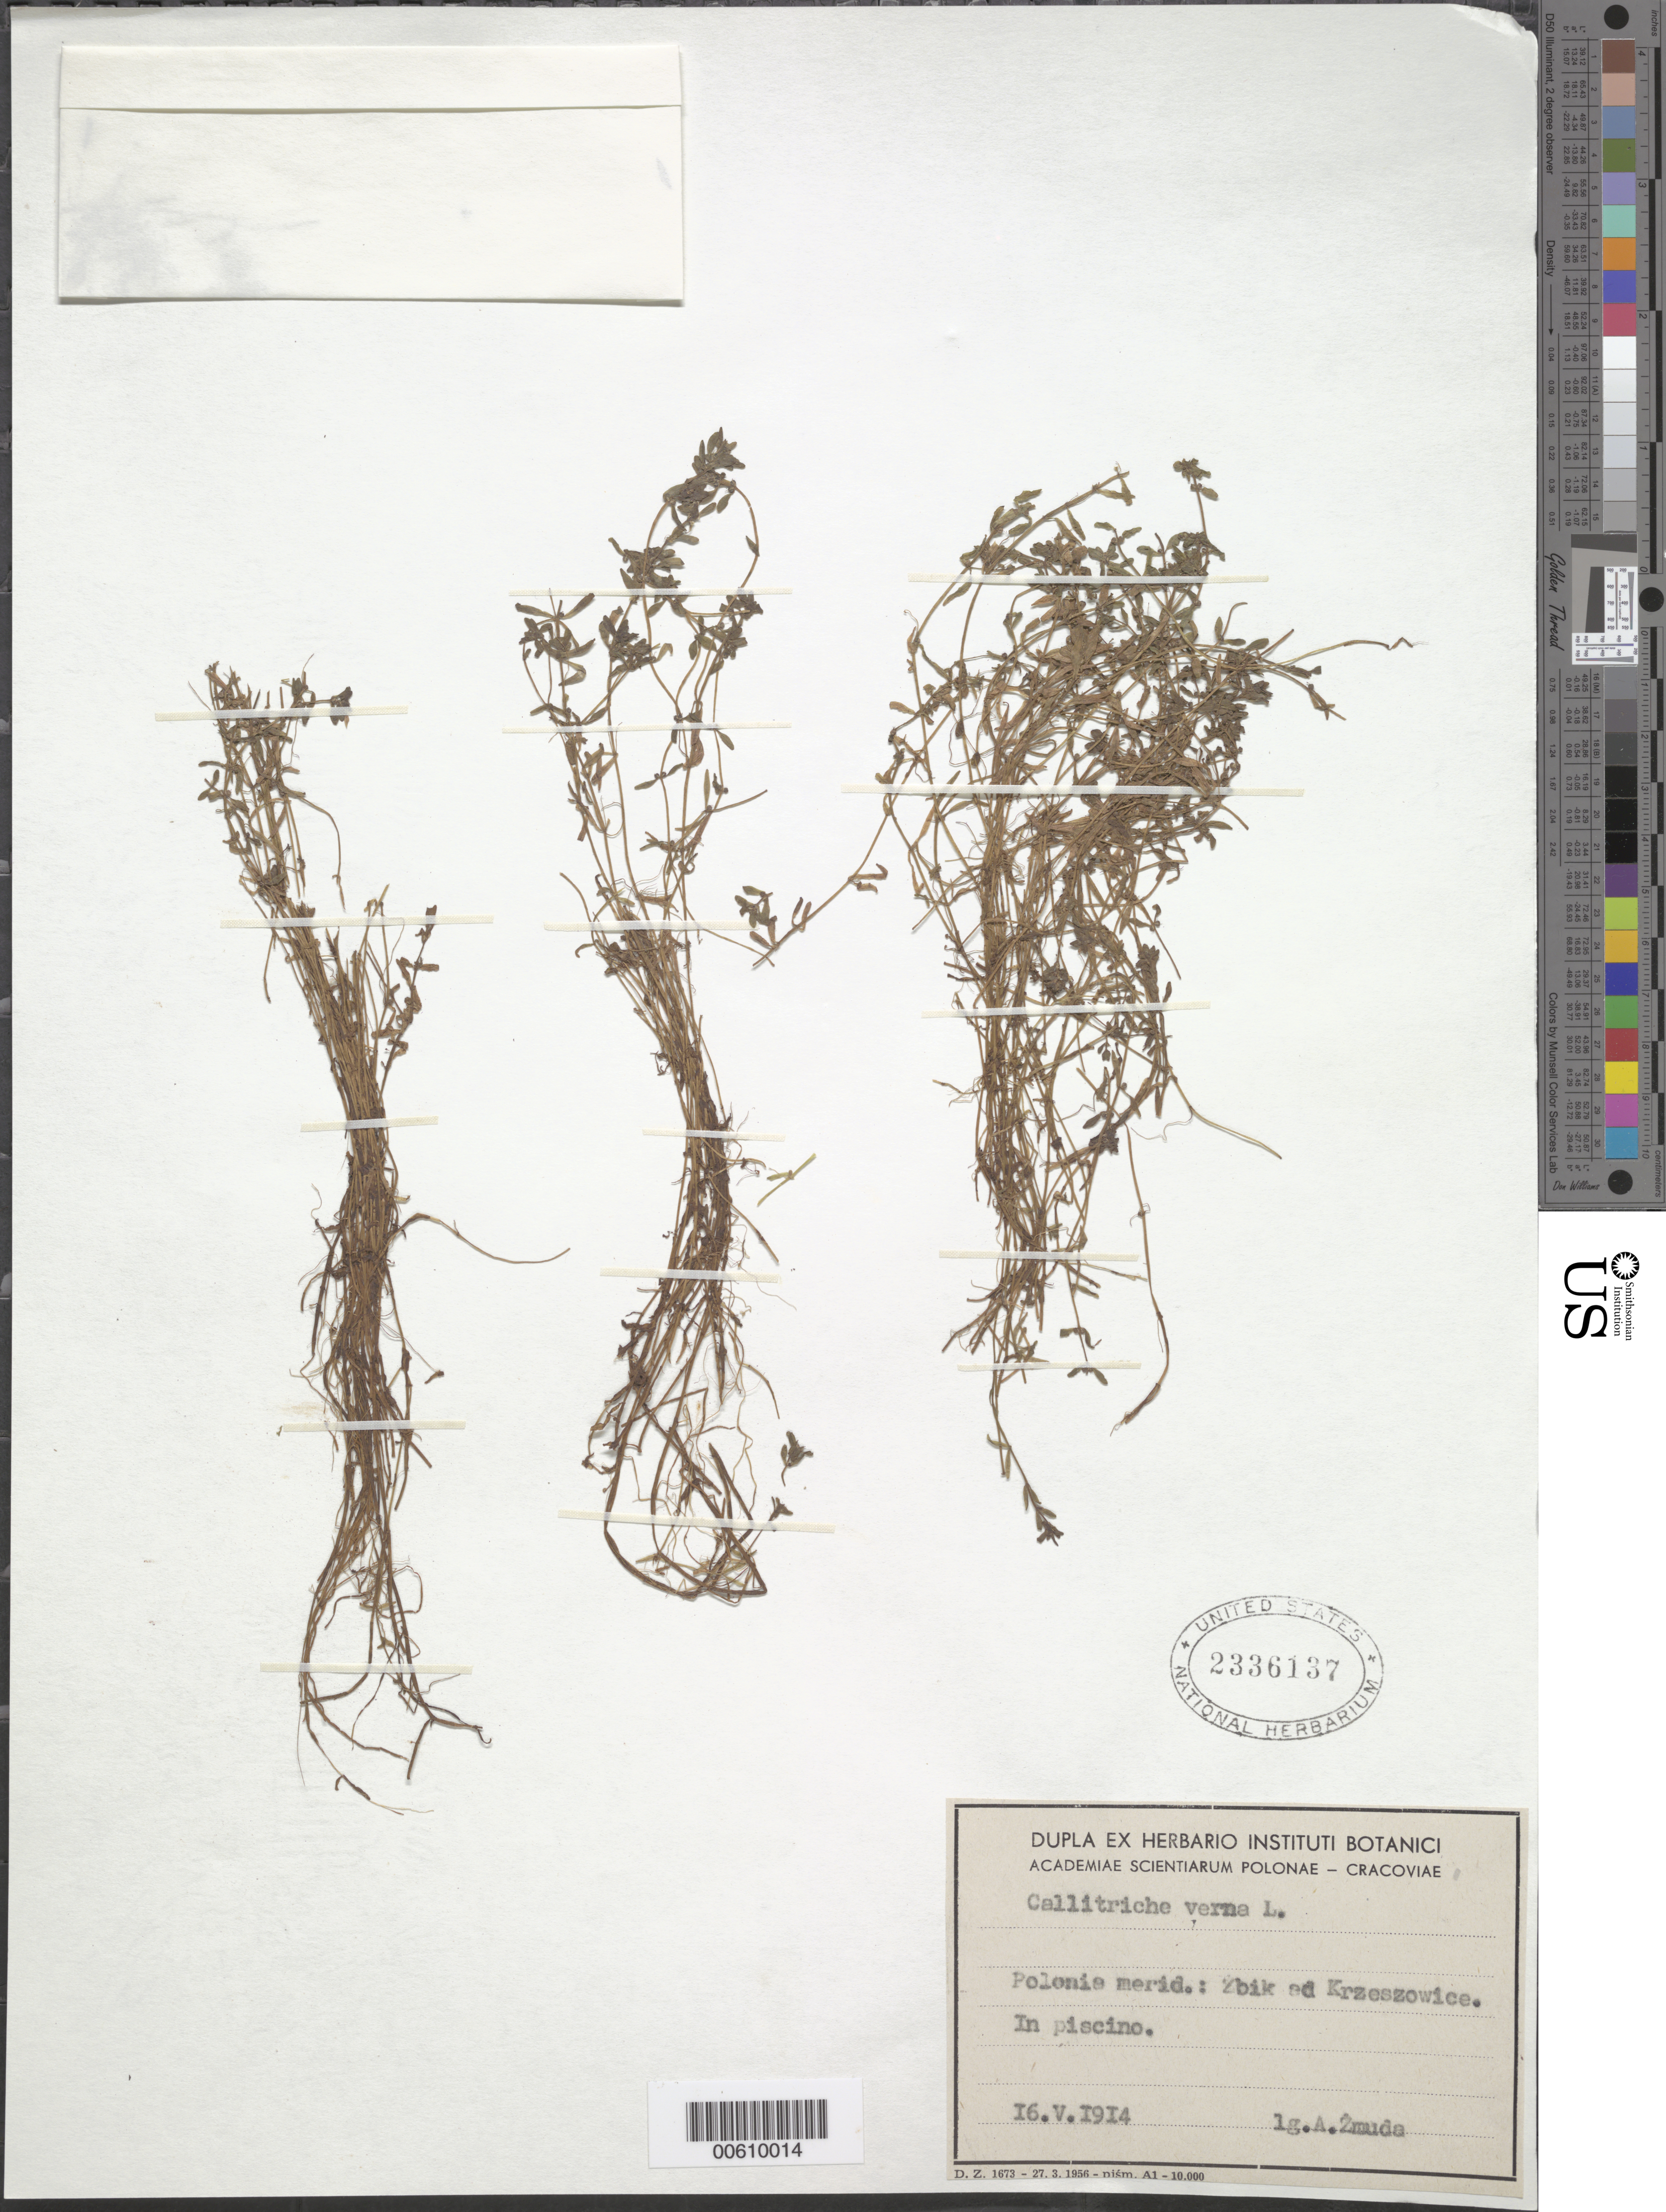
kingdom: Plantae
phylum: Tracheophyta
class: Magnoliopsida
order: Lamiales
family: Plantaginaceae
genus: Callitriche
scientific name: Callitriche verna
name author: L.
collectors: L. Zmuda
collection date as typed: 16 May 1914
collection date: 1914-05-16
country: Poland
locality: Polonia Merid, Zbik ad Krzeszowice, in piscino.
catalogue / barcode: US 2336137